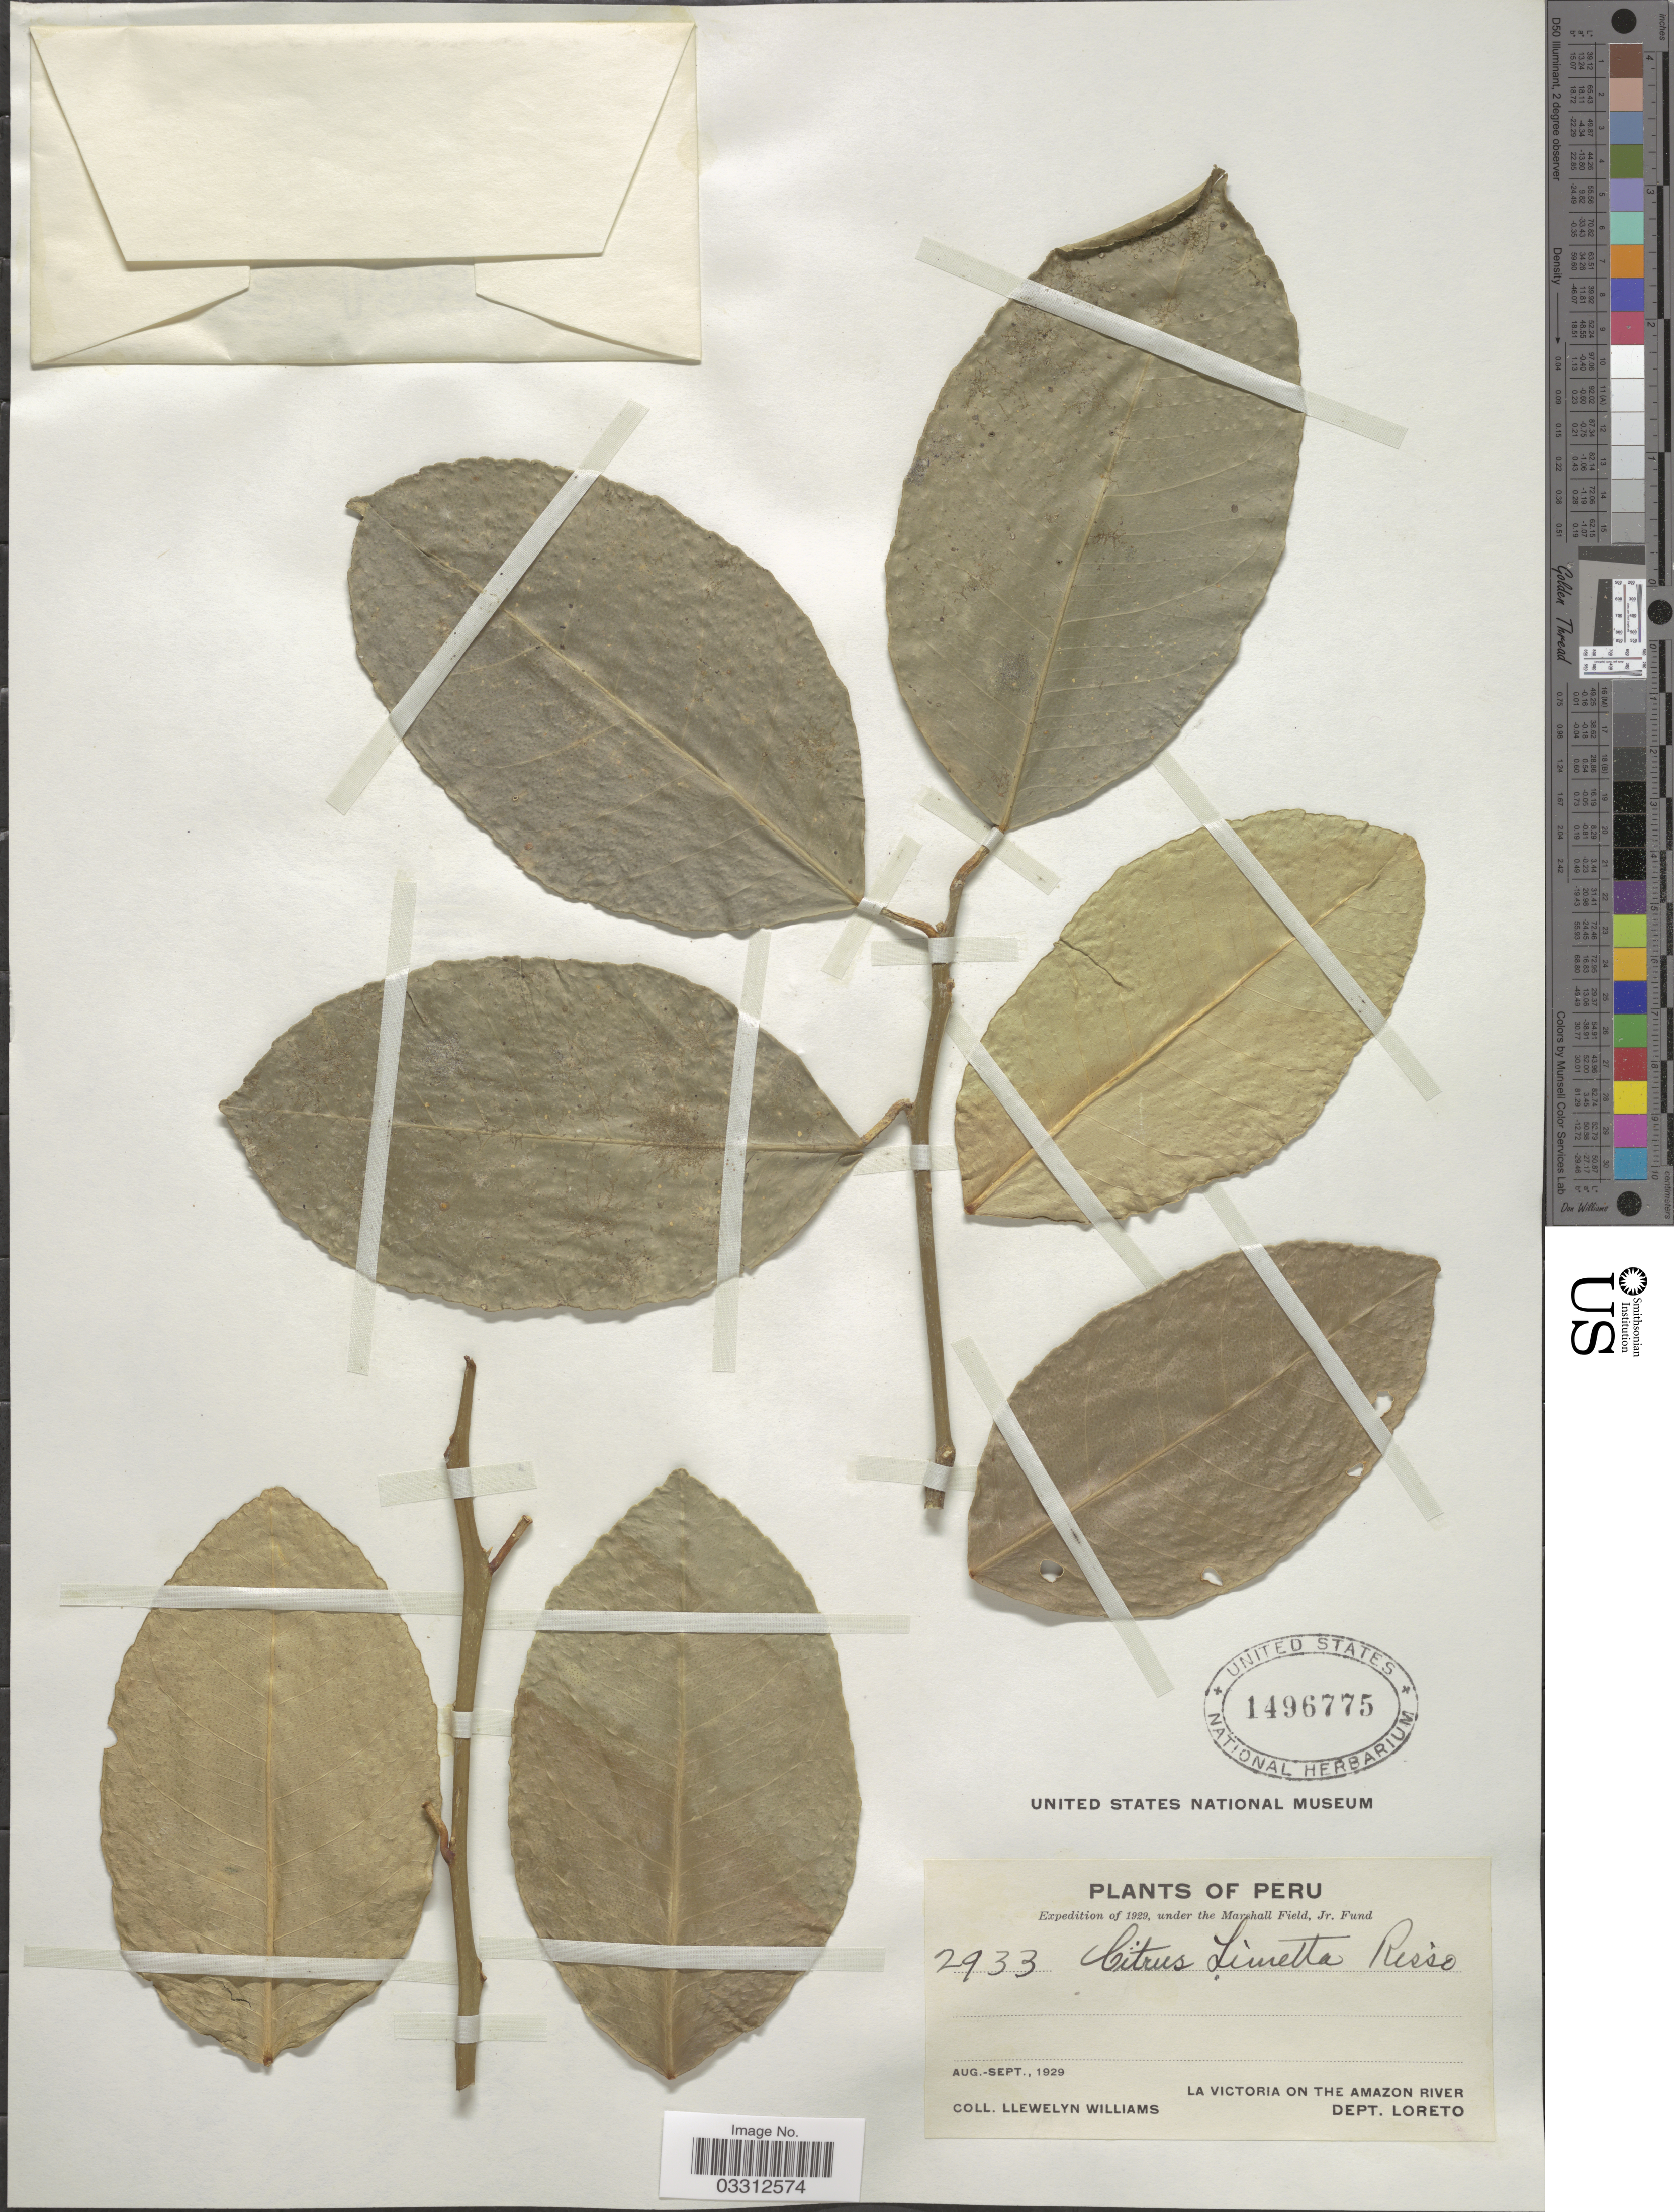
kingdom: Plantae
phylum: Tracheophyta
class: Magnoliopsida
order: Sapindales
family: Rutaceae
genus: Citrus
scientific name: Citrus limetta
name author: Risso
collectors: Ll. Williams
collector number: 2933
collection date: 1929-08/1929-09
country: Peru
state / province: Loreto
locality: La Victoria on The Amazon River, Dept. Loreto.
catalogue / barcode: US 1496775